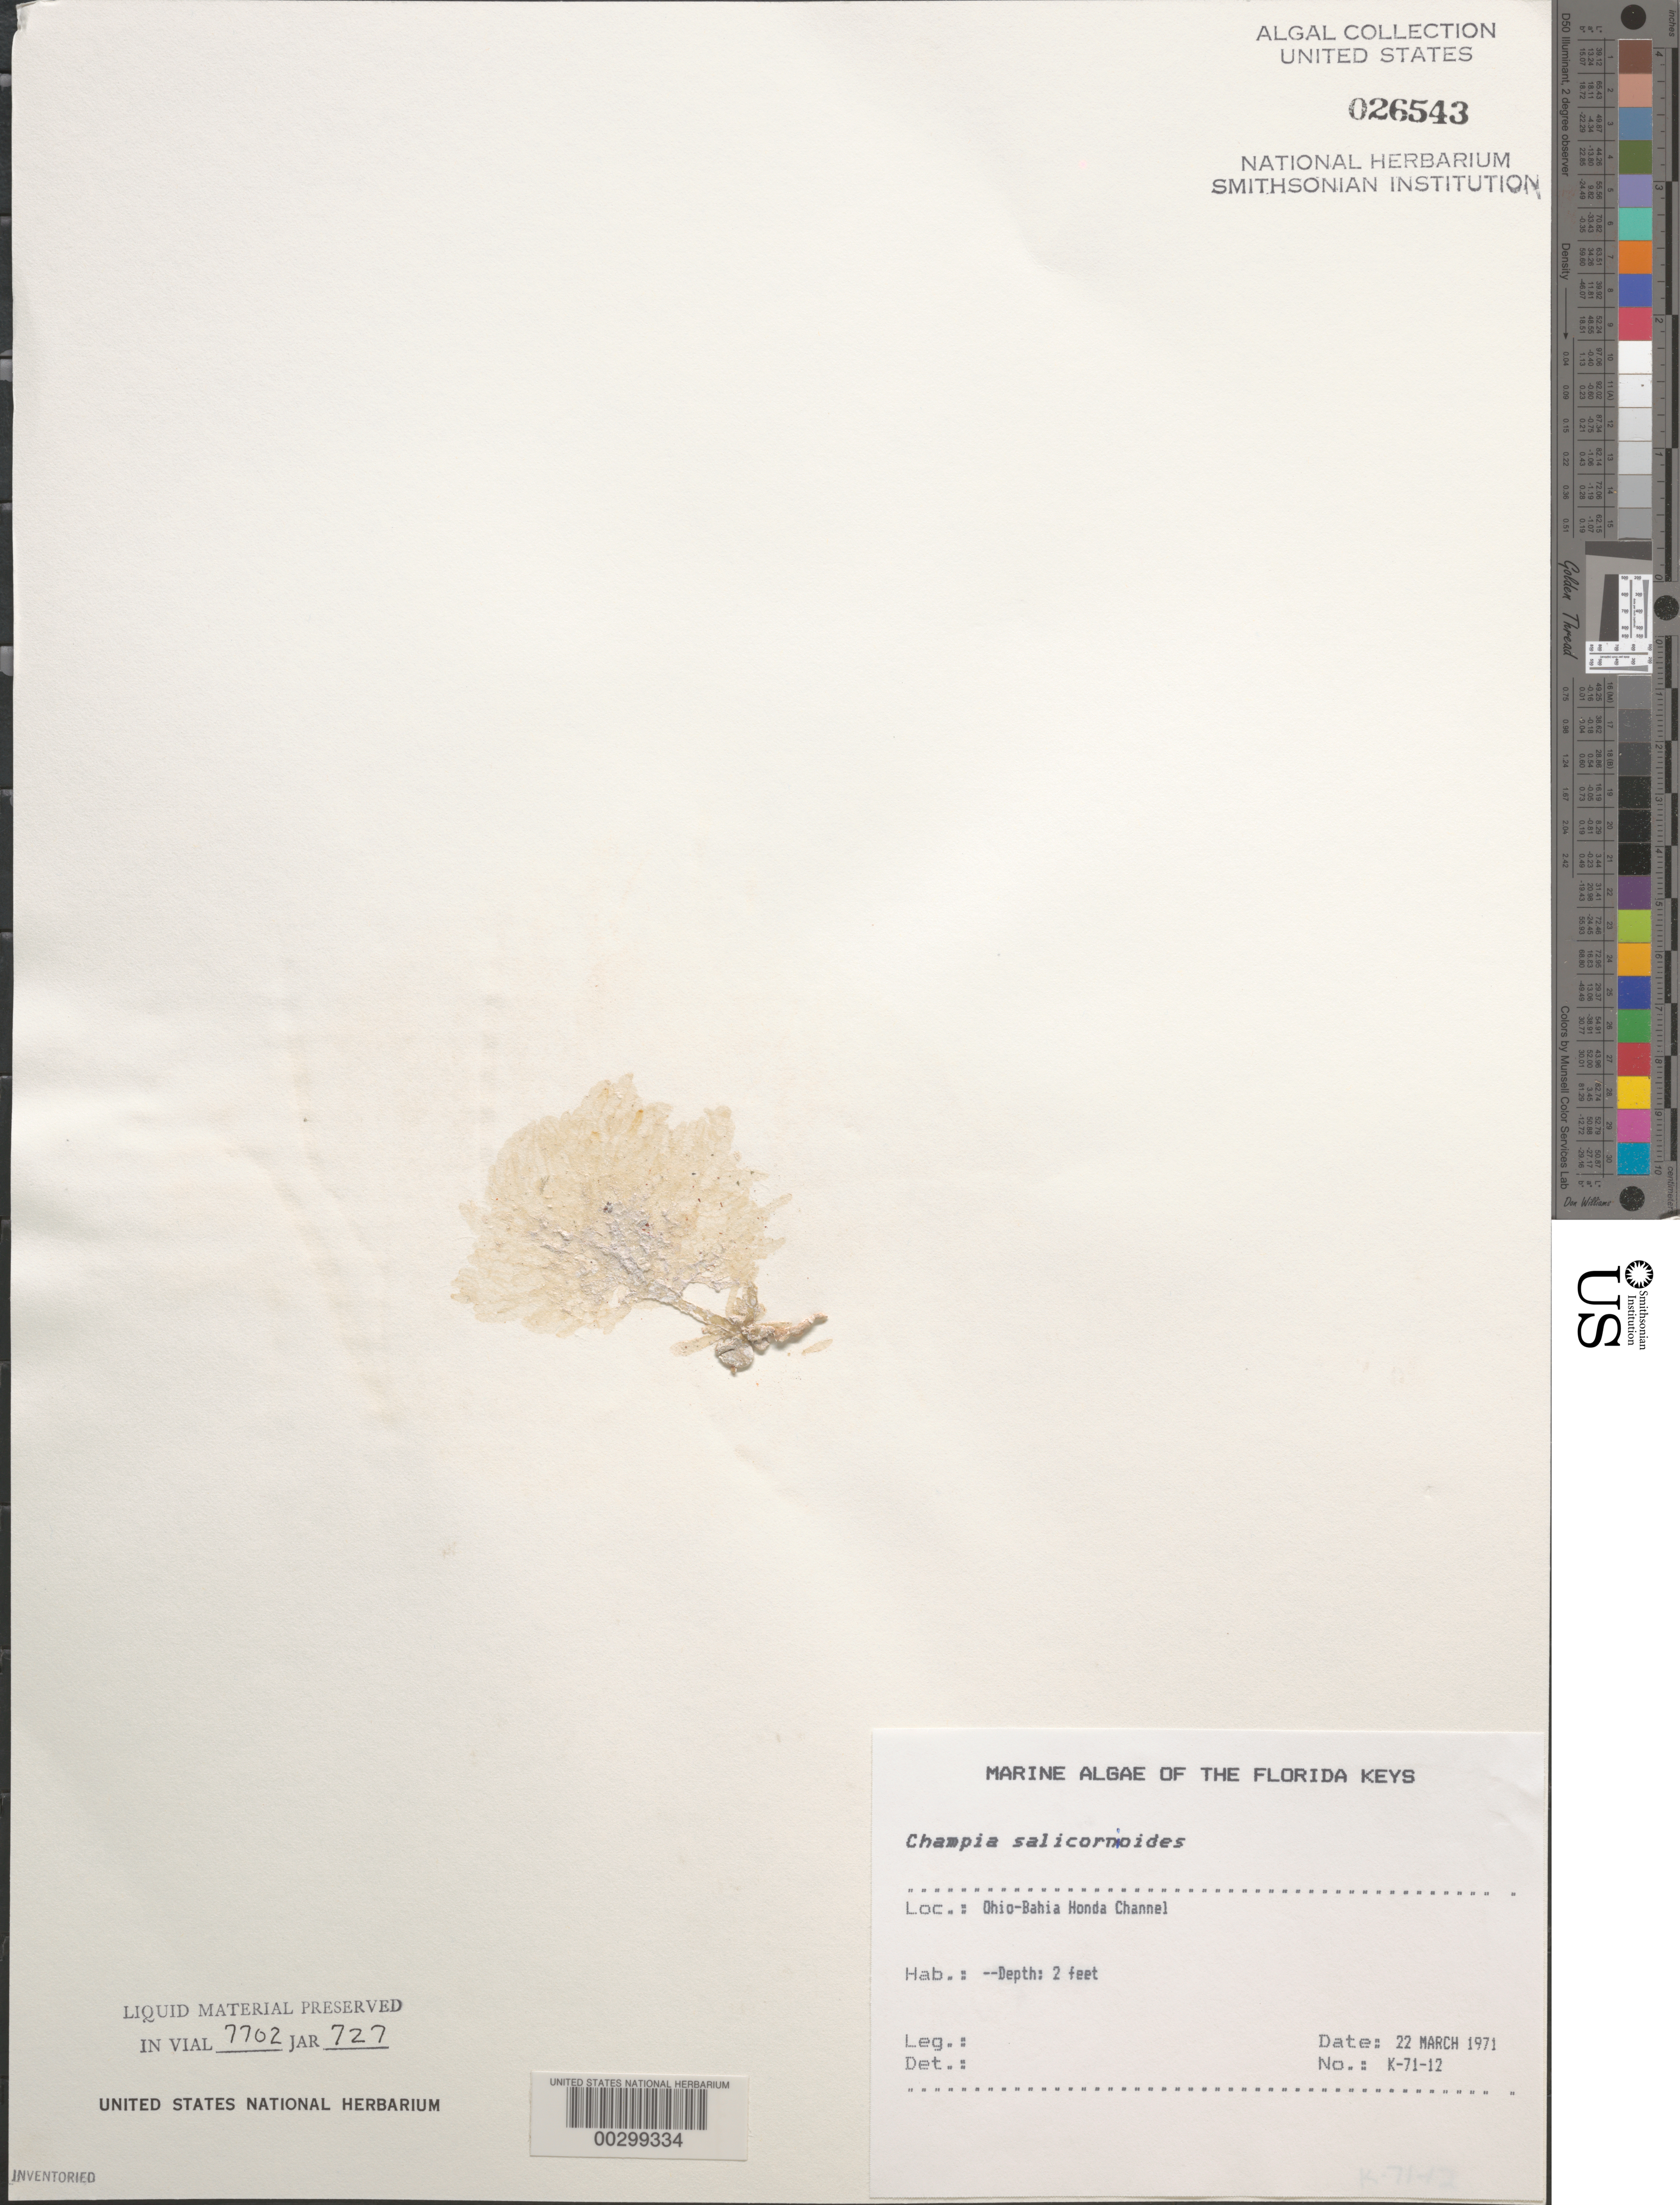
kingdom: Plantae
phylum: Rhodophyta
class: Florideophyceae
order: Rhodymeniales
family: Champiaceae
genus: Champia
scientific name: Champia salicornioides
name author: Harv.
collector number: K-71-12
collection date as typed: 22 Mar 1971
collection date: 1971-03-22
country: United States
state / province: Florida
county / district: Monroe County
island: Florida Keys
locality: Ohio - Bahia Honda channel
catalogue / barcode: US 26543